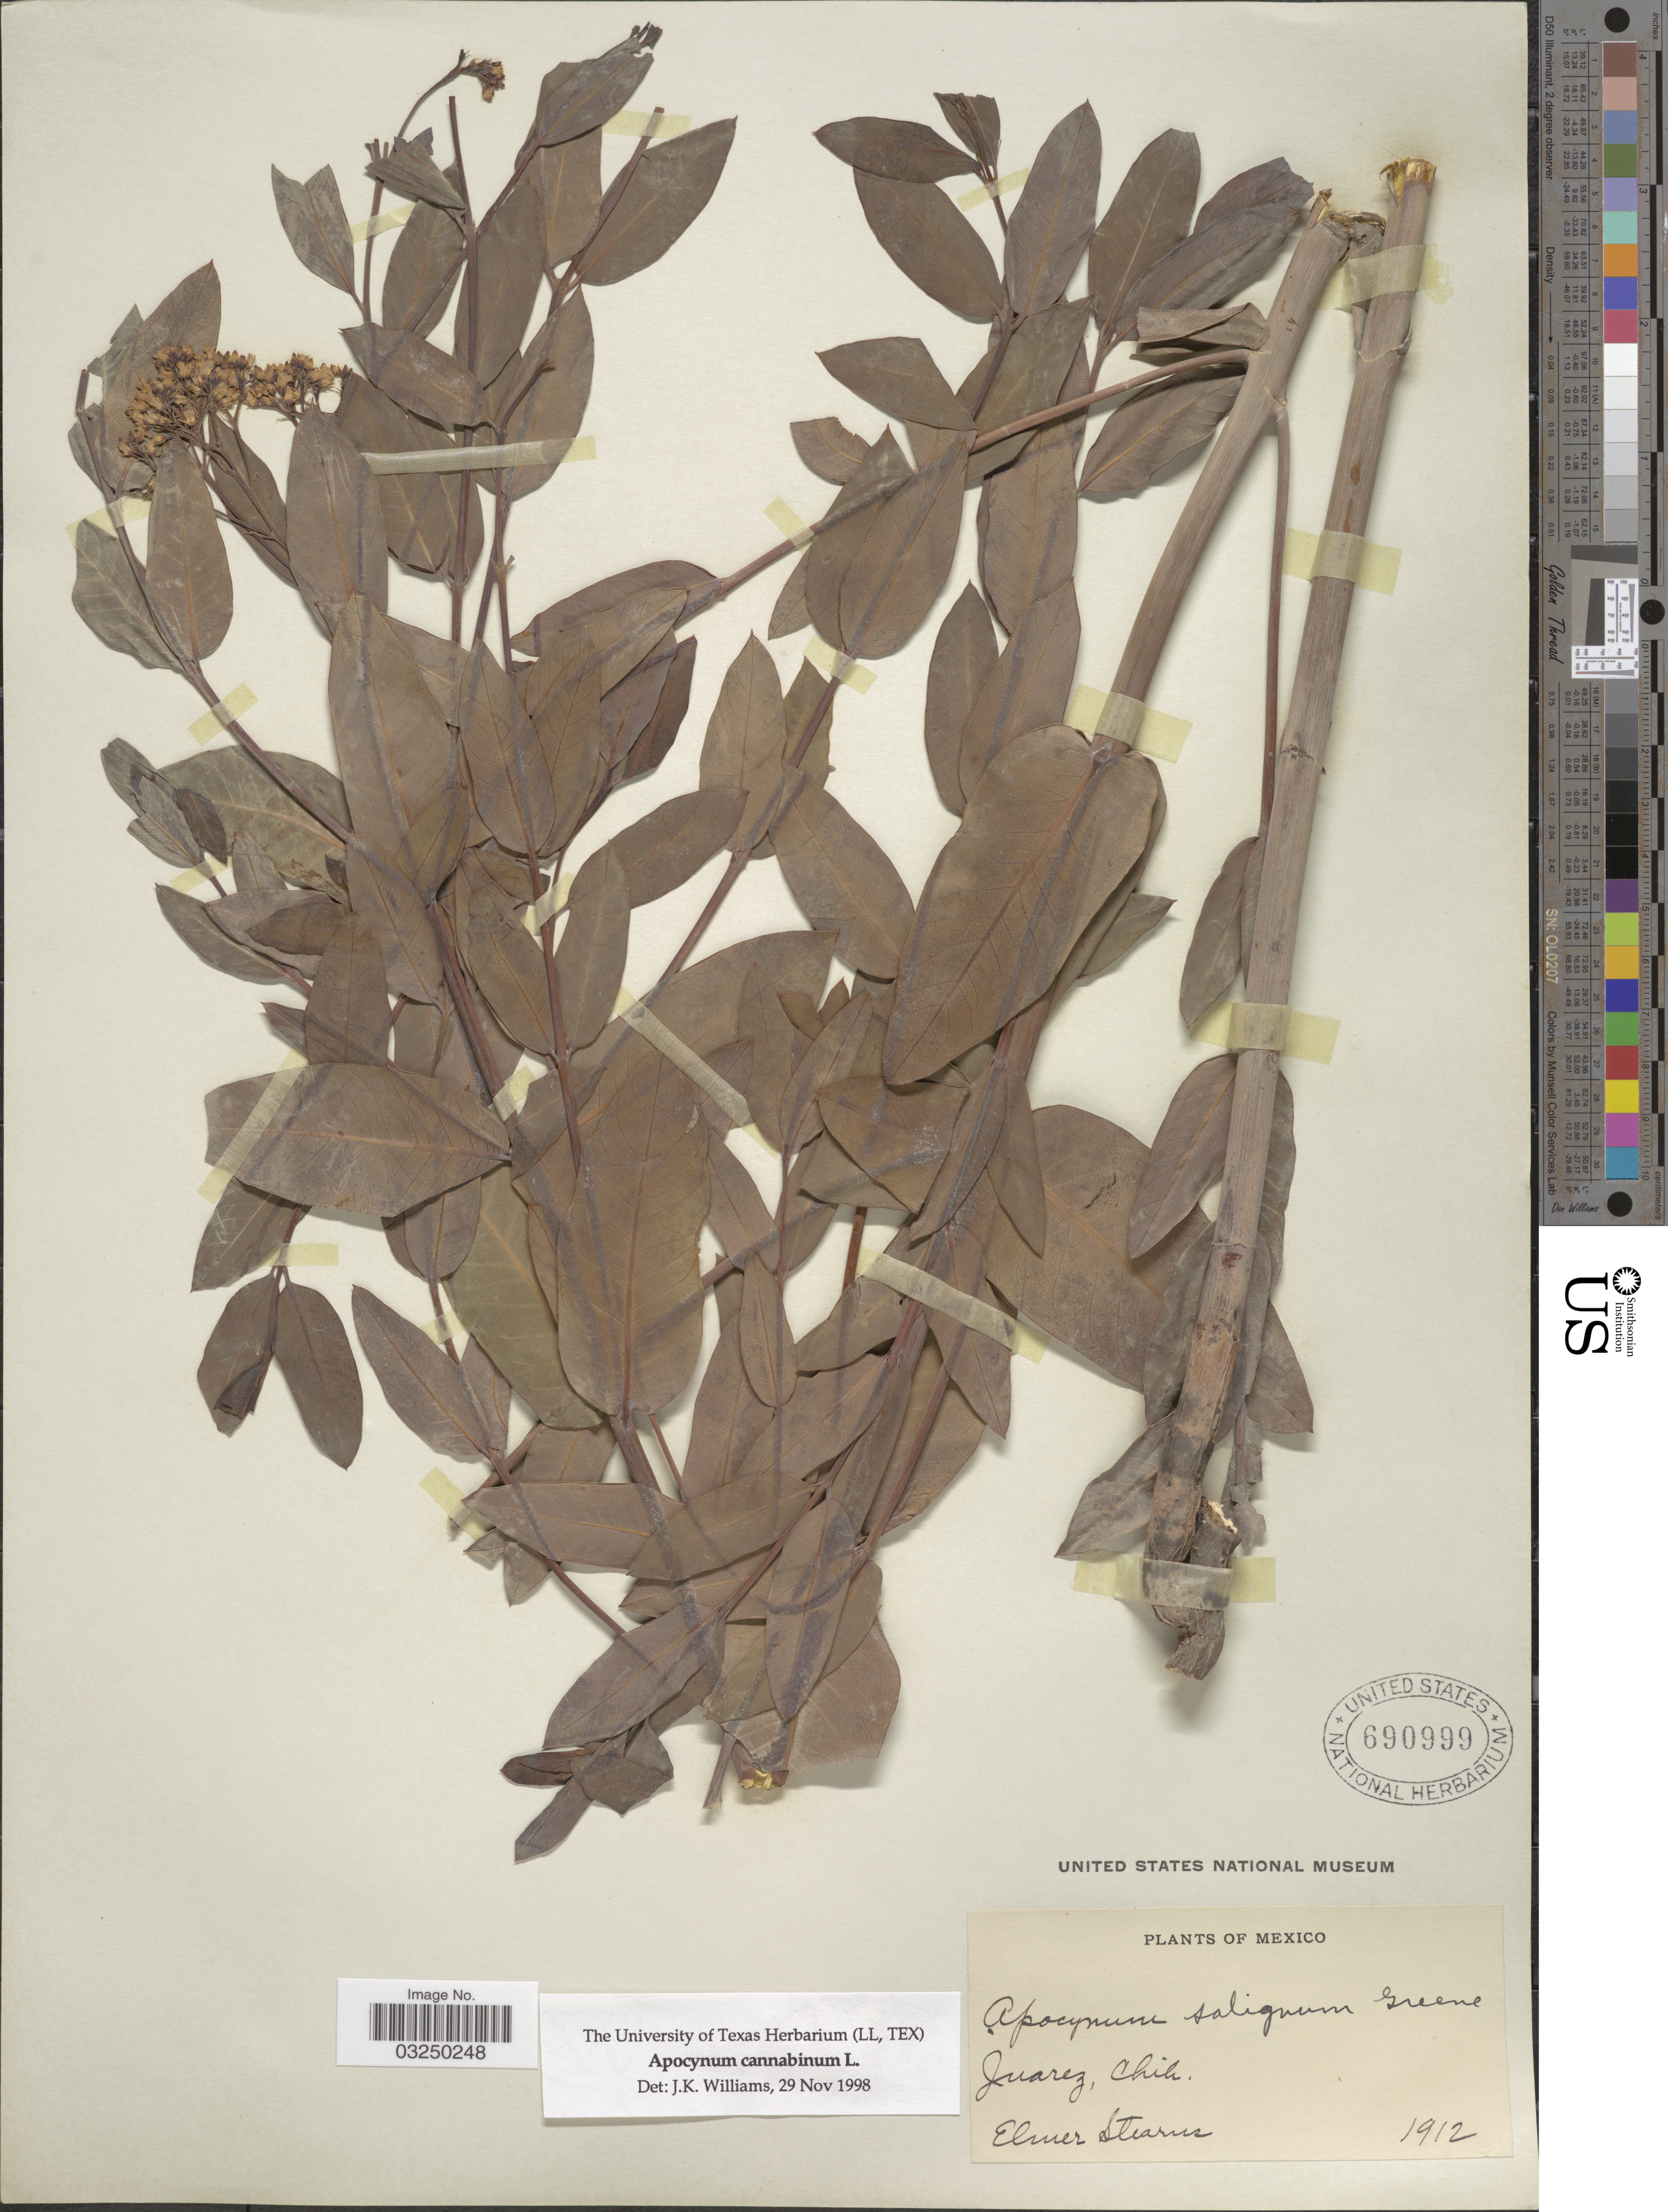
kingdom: Plantae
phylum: Tracheophyta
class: Magnoliopsida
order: Gentianales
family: Apocynaceae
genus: Apocynum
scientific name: Apocynum cannabinum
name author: L.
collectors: E. Stearns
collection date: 1912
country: Mexico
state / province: Chihuahua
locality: Juarez.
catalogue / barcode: US 690999